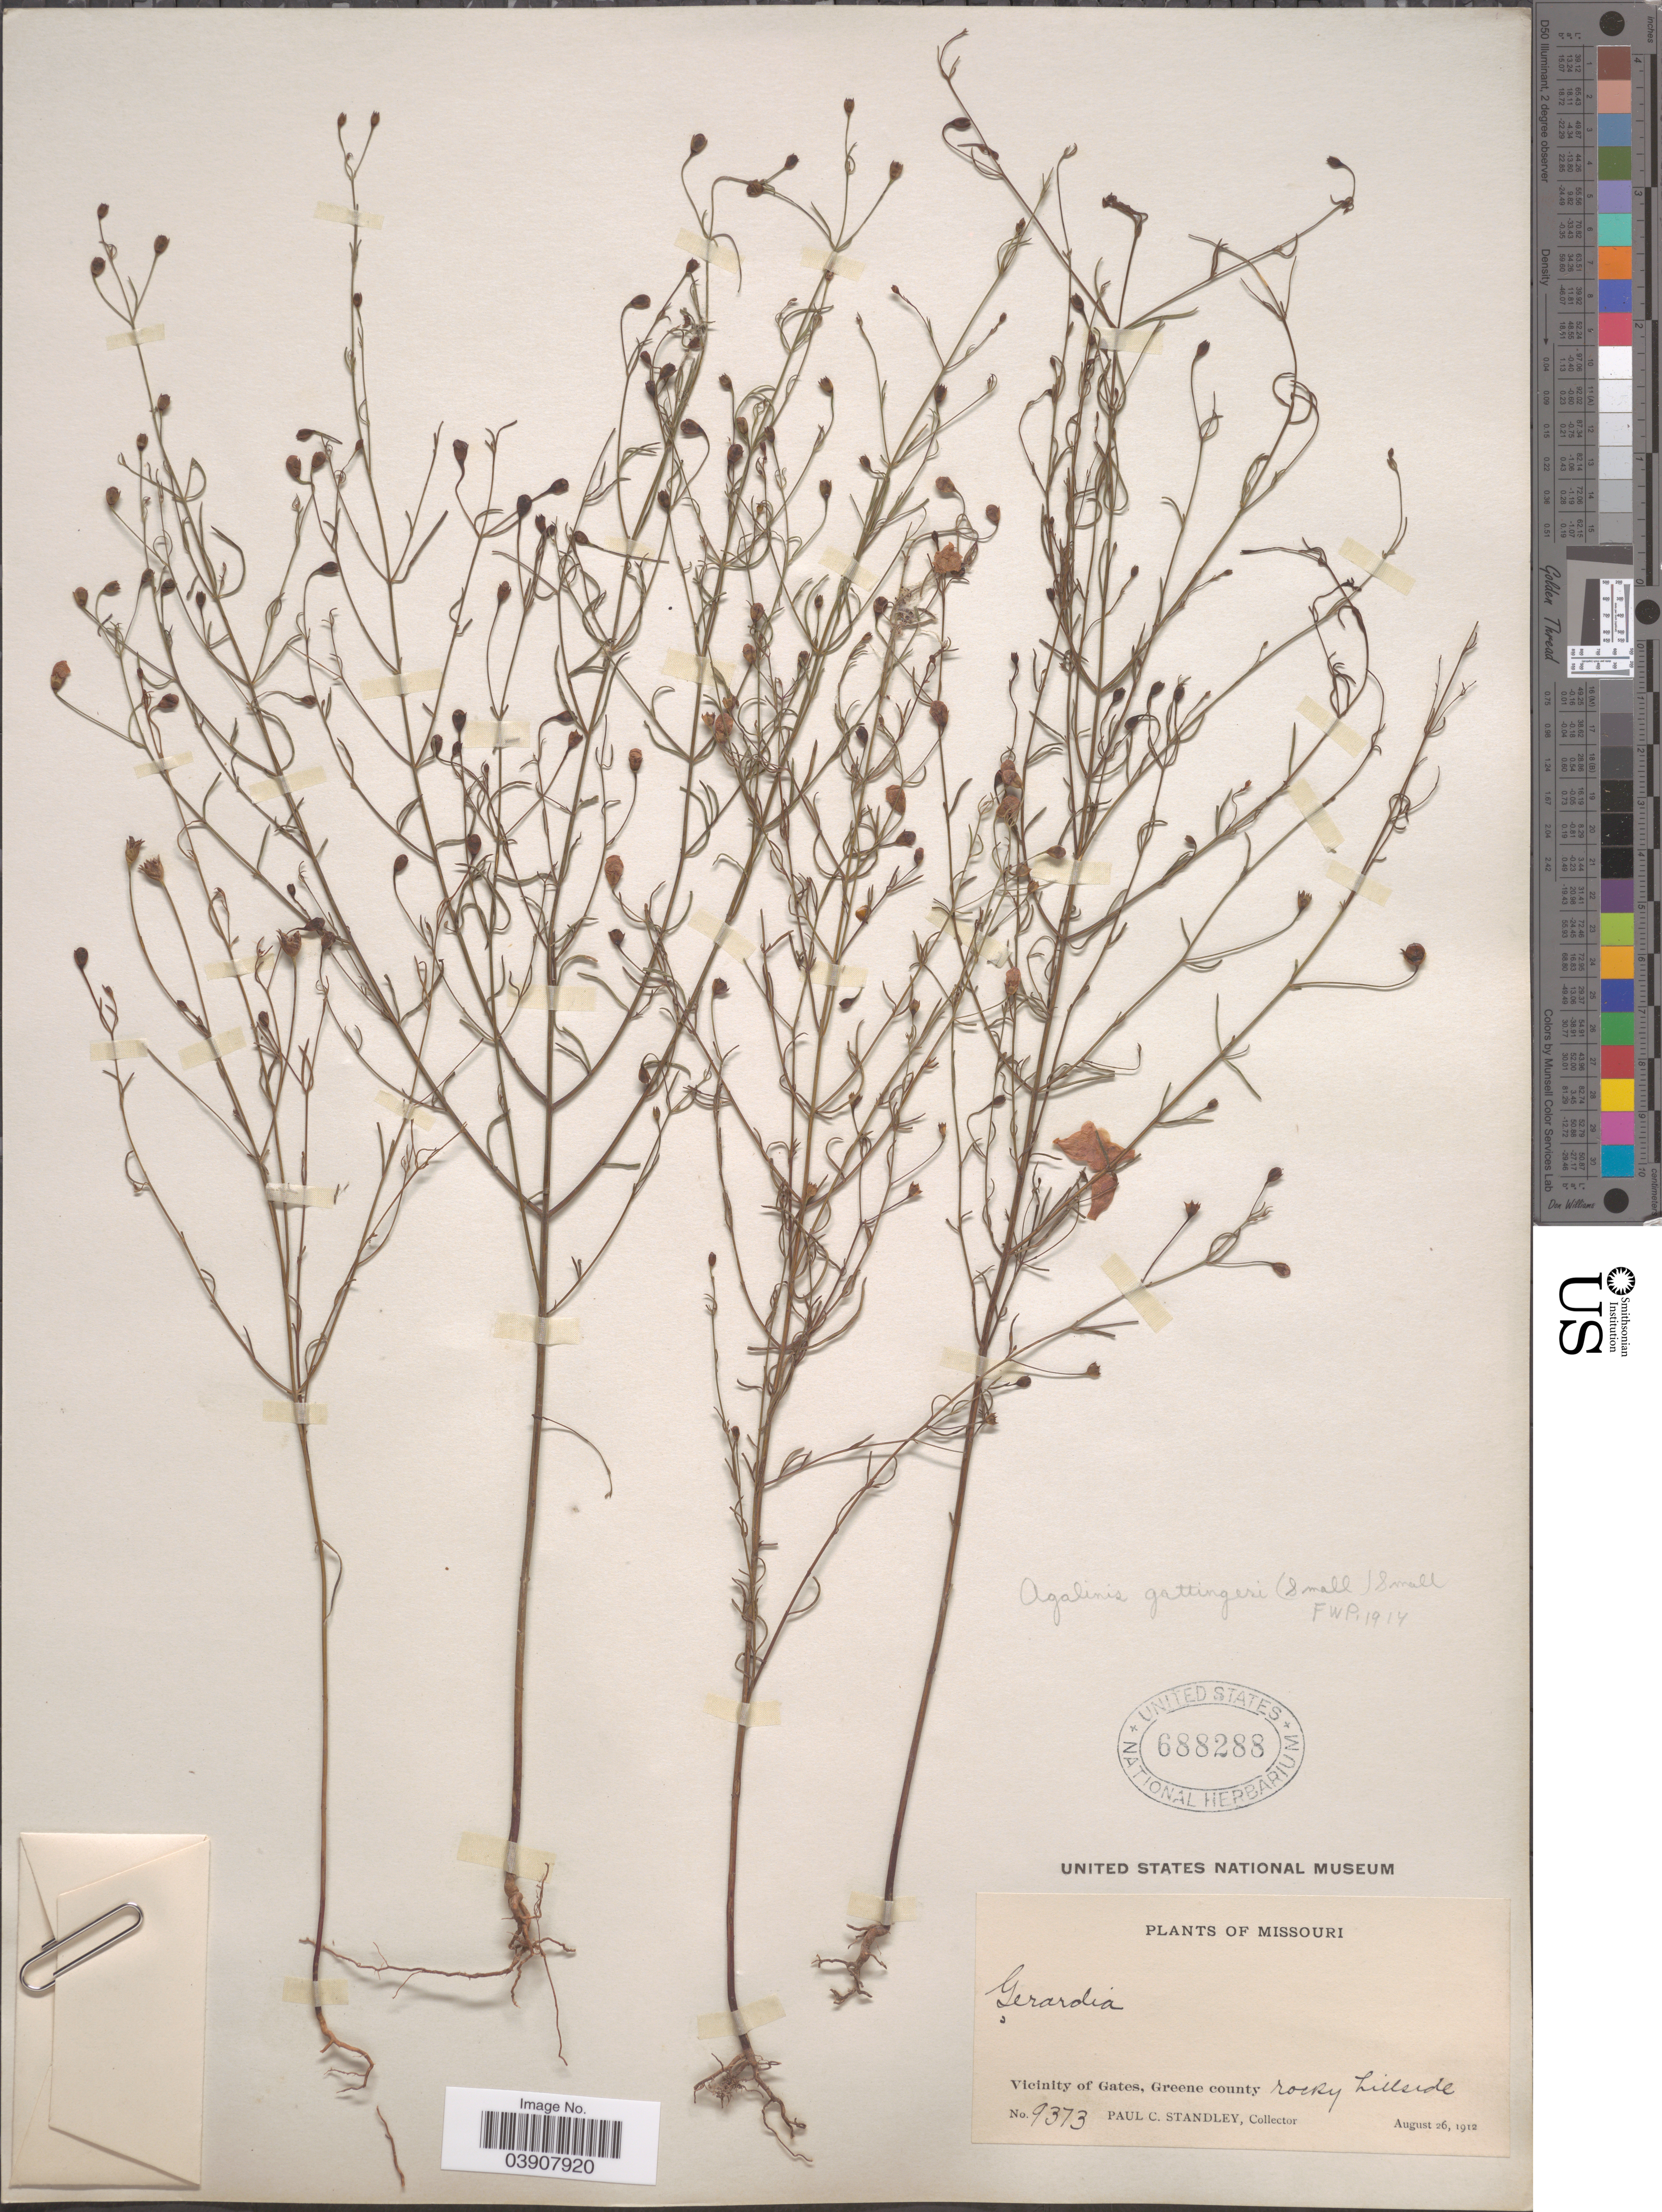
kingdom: Plantae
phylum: Tracheophyta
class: Magnoliopsida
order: Lamiales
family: Orobanchaceae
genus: Agalinis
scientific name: Agalinis gattingeri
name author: (Small) Small ex Britton & A. Br.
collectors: P. C. Standley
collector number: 9373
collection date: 1912-08-26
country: United States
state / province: Missouri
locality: Vicinity of Gates, Greene county.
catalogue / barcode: US 688288